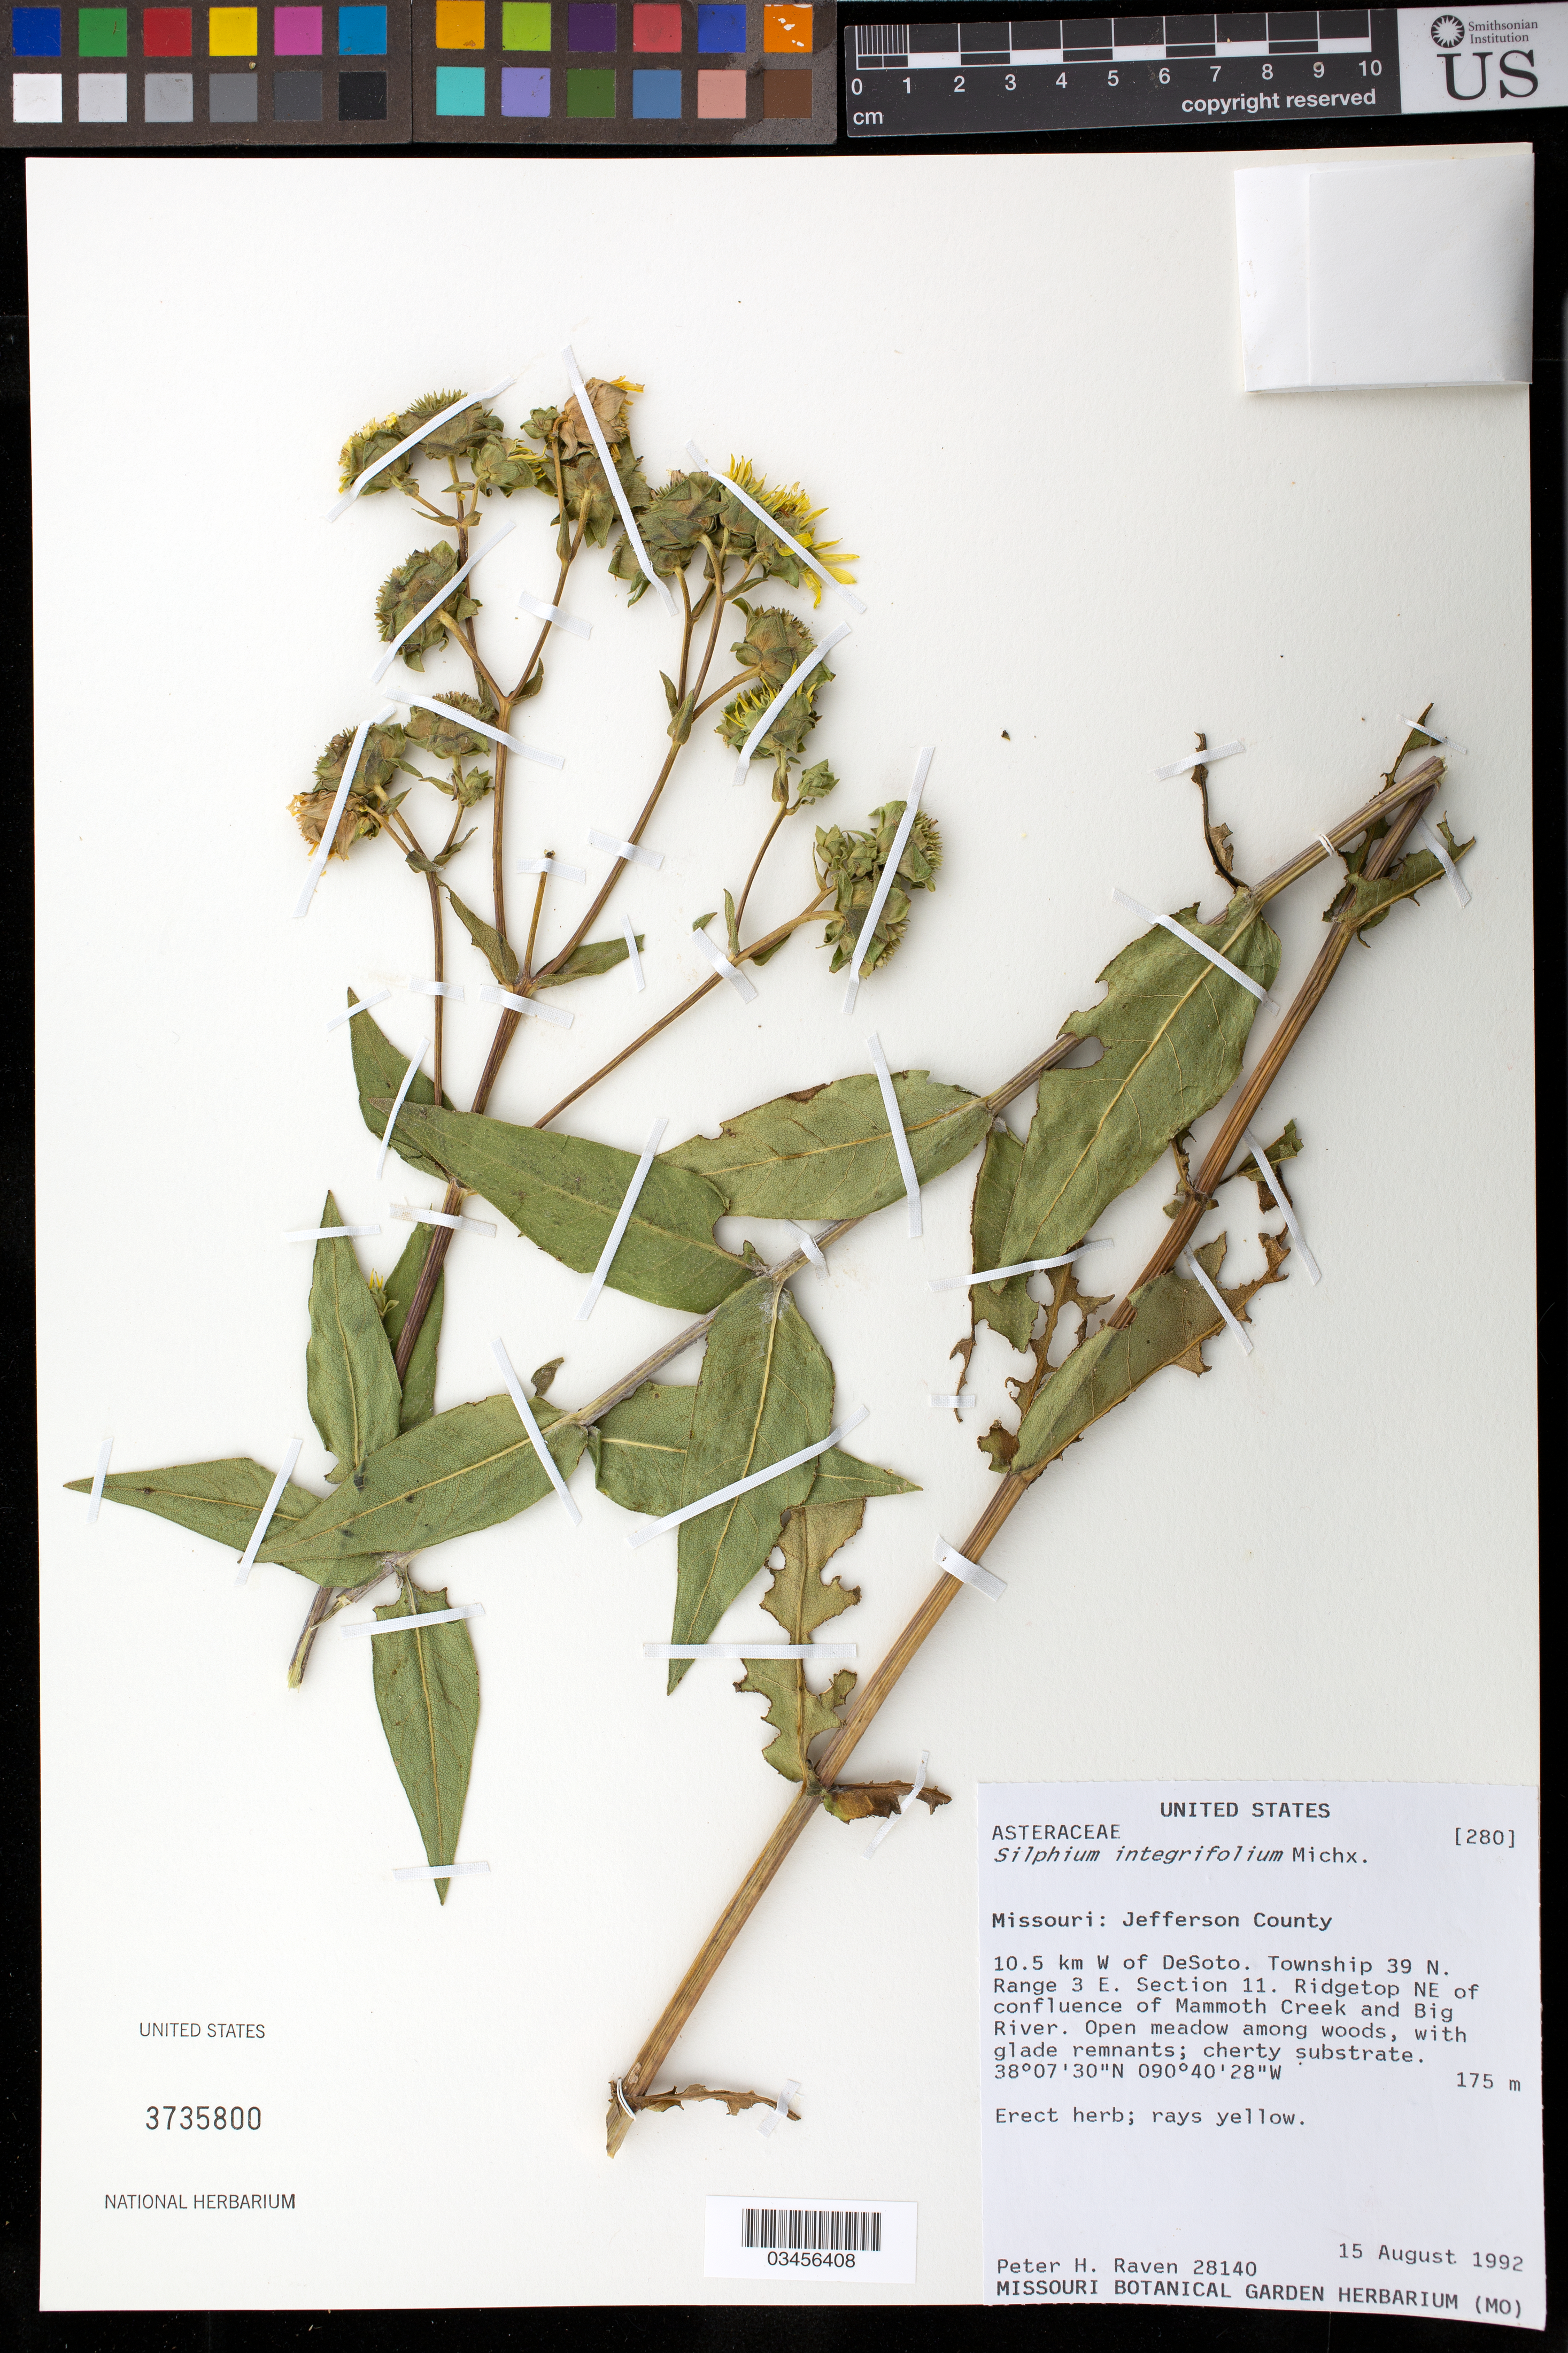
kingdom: Plantae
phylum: Tracheophyta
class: Magnoliopsida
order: Asterales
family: Asteraceae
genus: Silphium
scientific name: Silphium integrifolium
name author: Michx.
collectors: P. Raven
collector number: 28140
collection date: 1992-08-29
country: United States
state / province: Missouri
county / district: Jefferson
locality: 10.5 km W of DeSoto. Township 39 N. Range 3 E. Section 11. Ridgetop NE of confluence of Mammoth Creek and Big River.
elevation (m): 175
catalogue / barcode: US 3735800